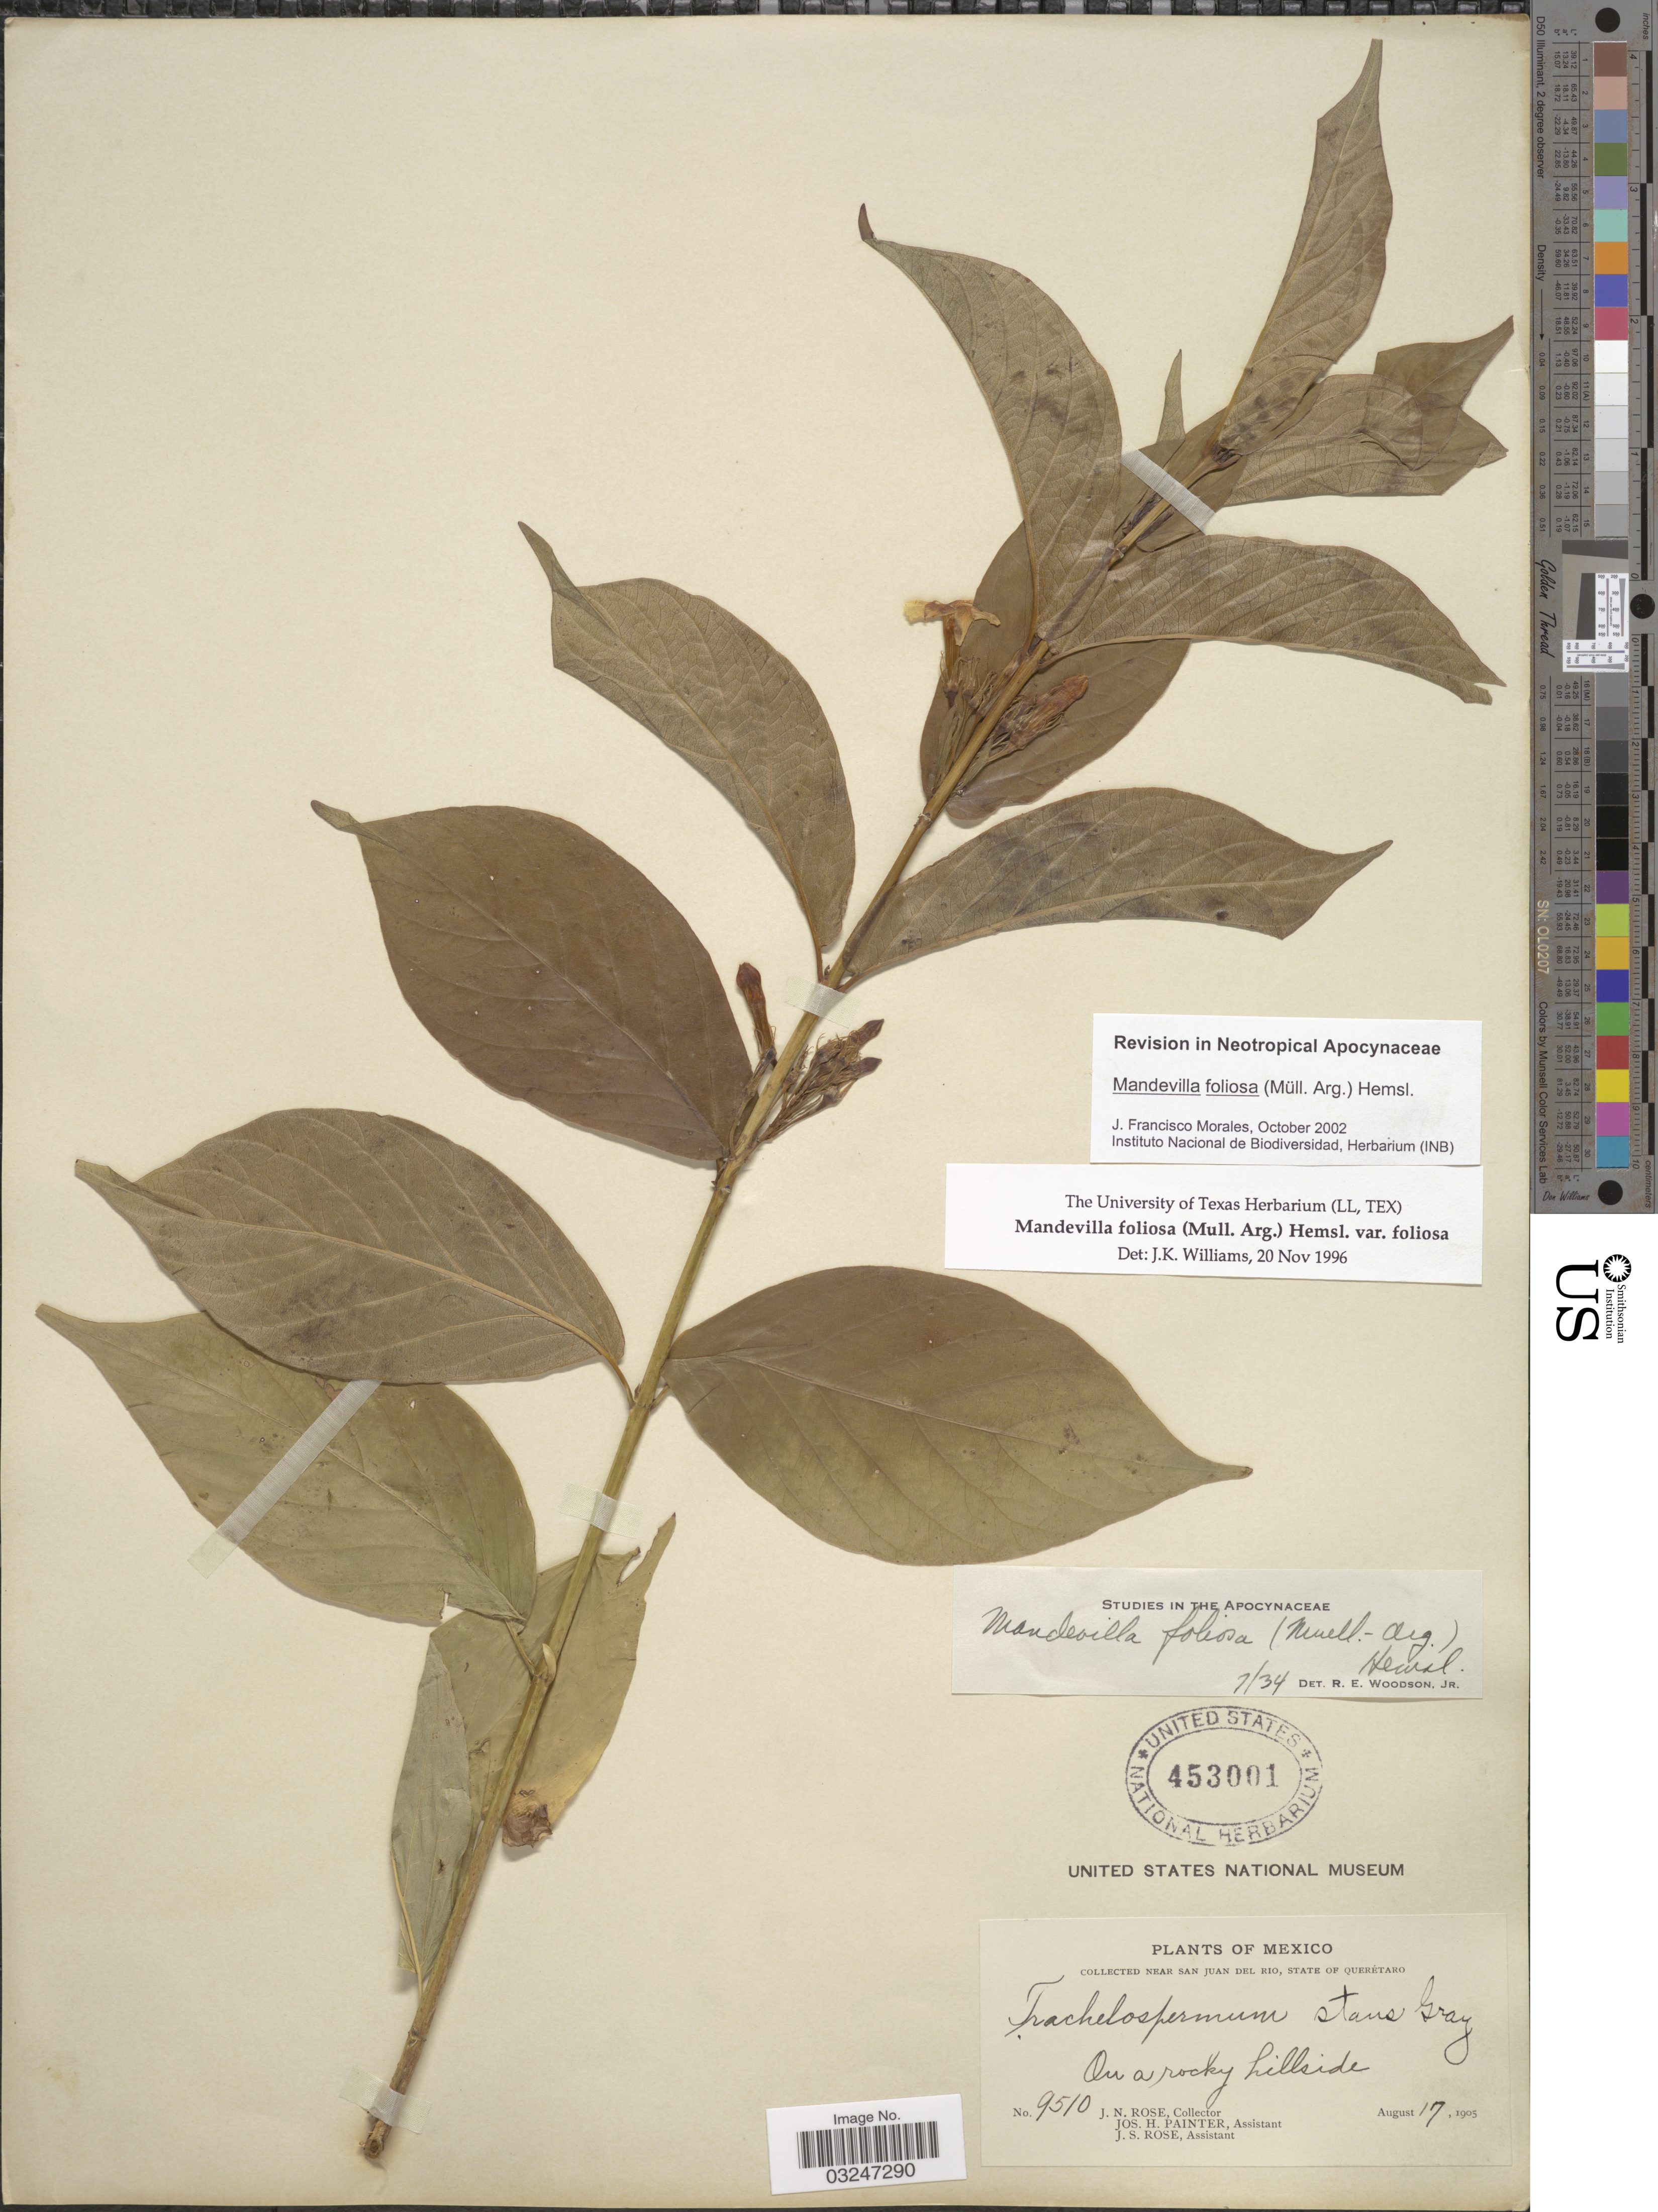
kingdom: Plantae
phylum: Tracheophyta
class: Magnoliopsida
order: Gentianales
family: Apocynaceae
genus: Mandevilla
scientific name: Mandevilla foliosa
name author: (Müll. Arg.) Hemsl.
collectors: J. N. Rose, J. H. Painter & J. S. Rose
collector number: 9510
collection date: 1905-08-17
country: Mexico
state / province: Querétaro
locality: Collected near San Juan del Rio, State of Querétaro. On a rocky hillside.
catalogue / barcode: US 453001